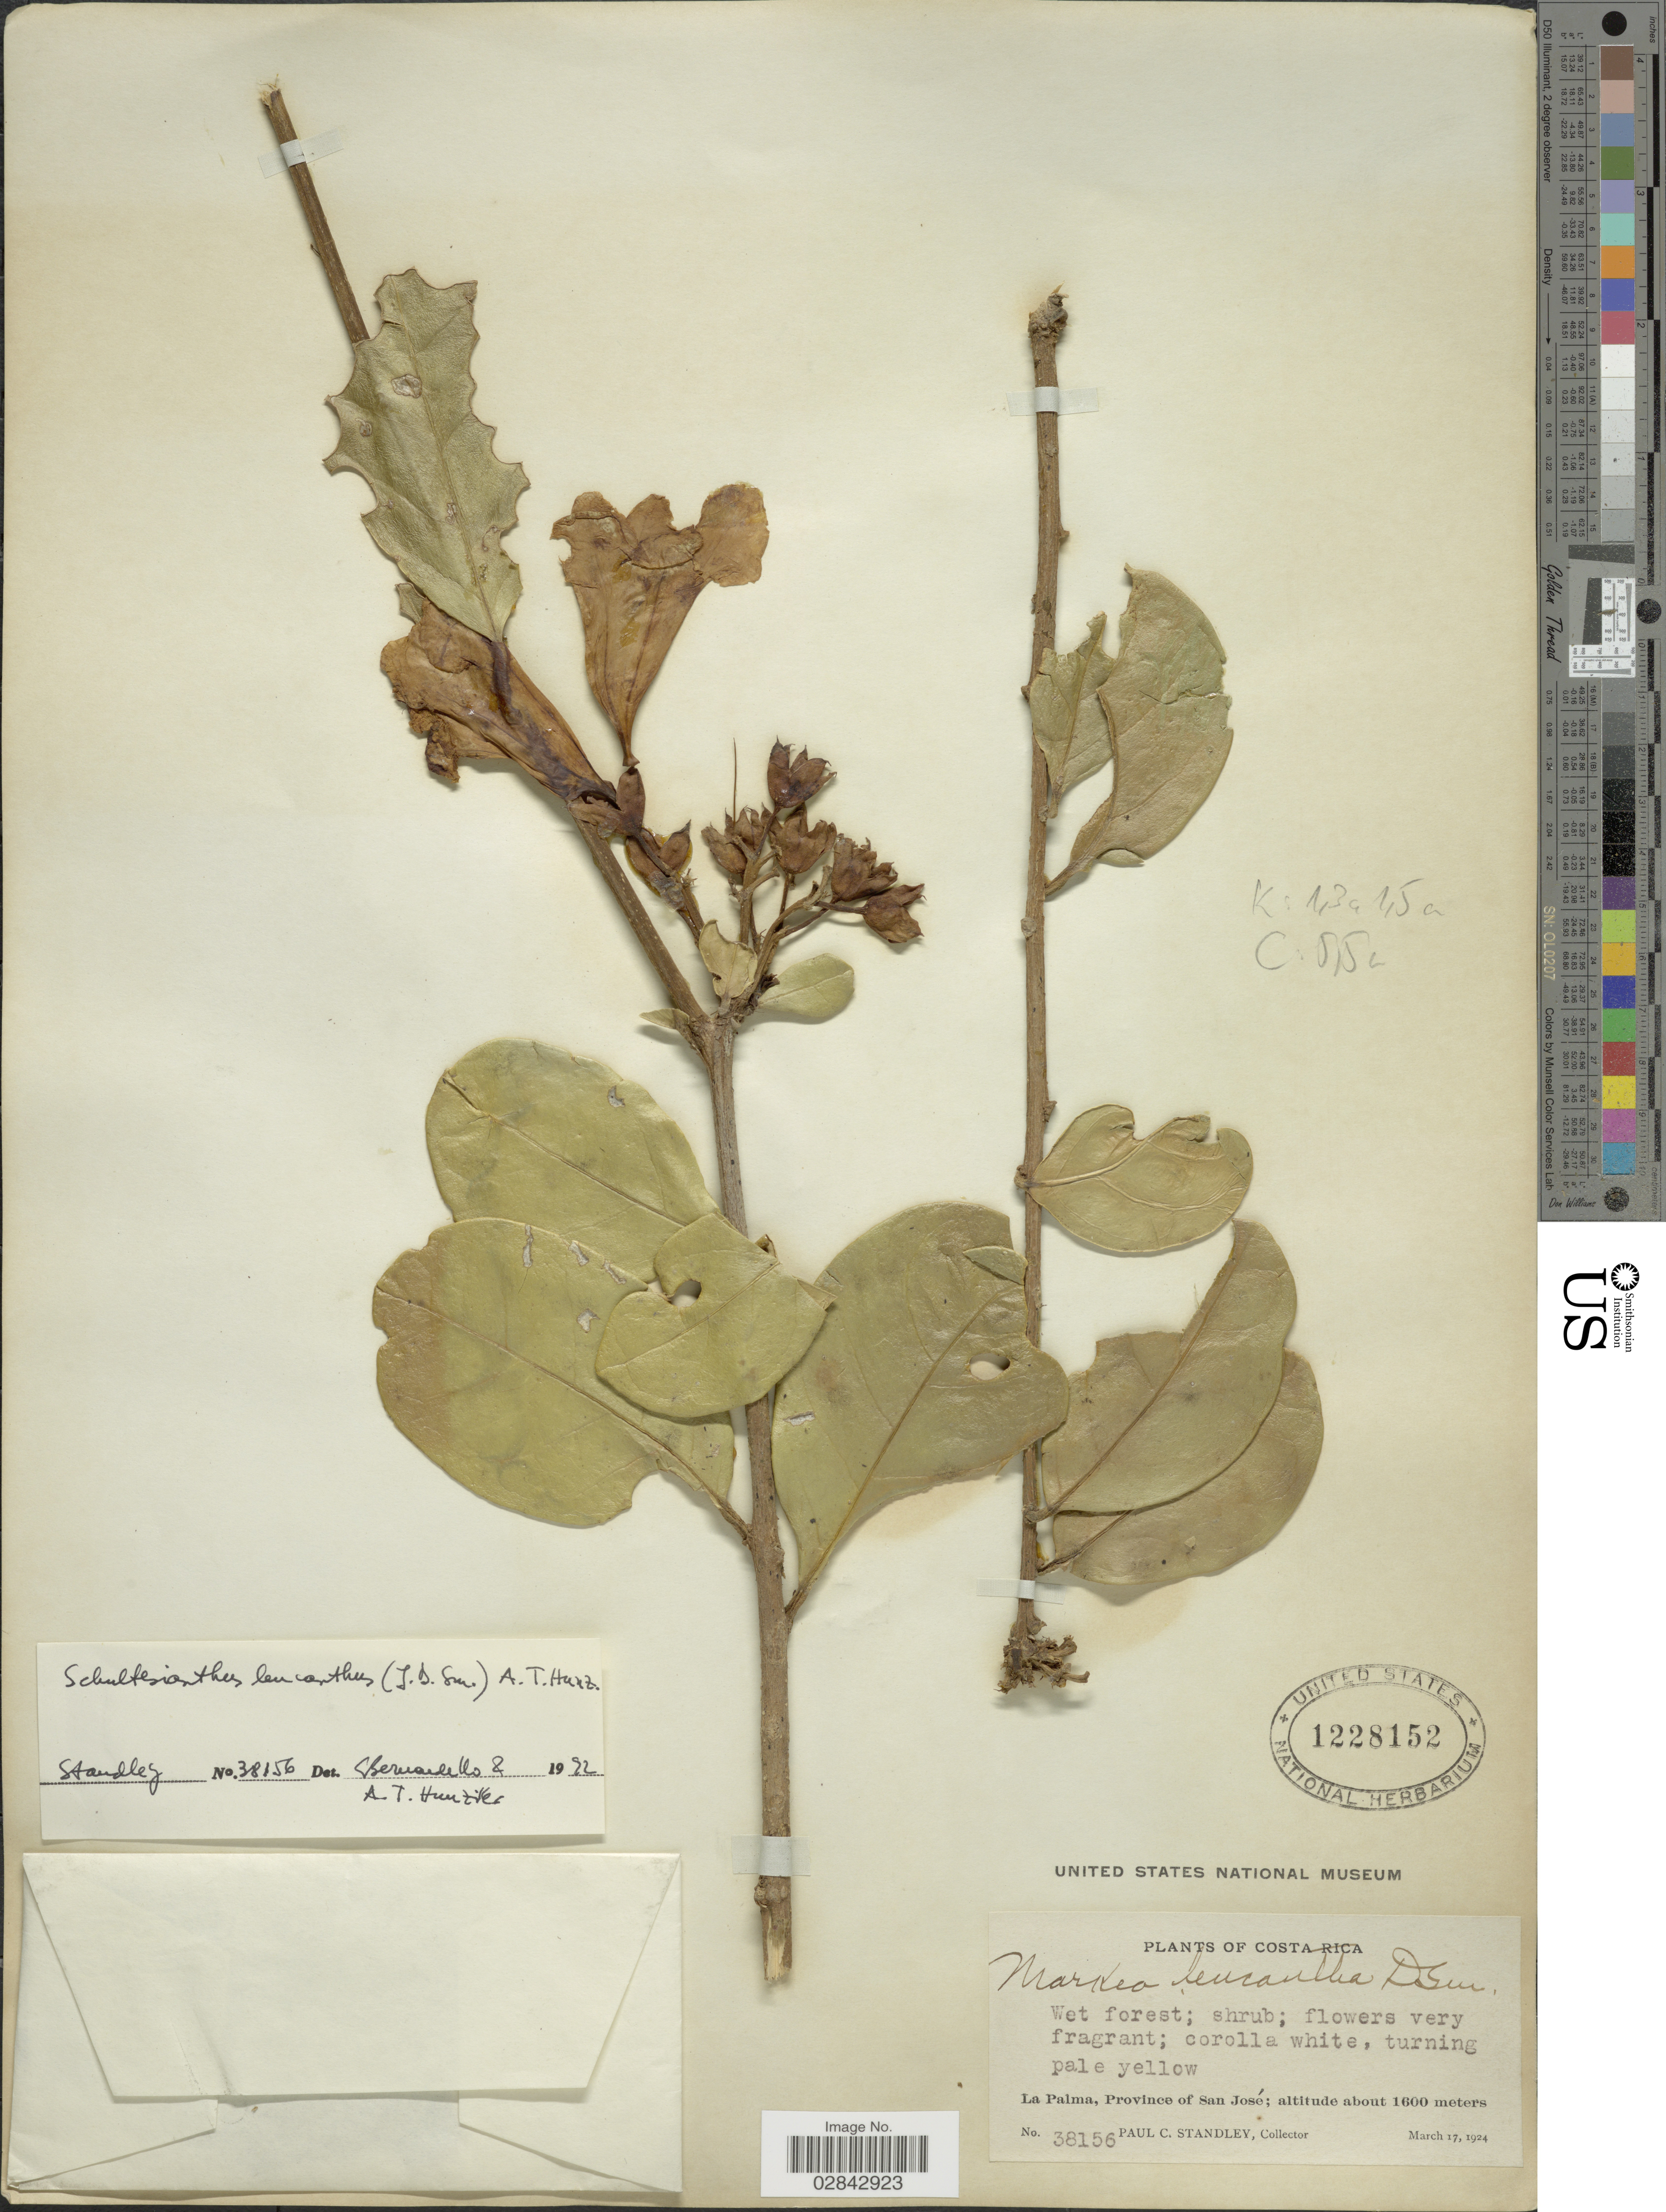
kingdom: Plantae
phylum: Tracheophyta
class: Magnoliopsida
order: Solanales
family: Solanaceae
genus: Schultesianthus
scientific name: Schultesianthus leucanthus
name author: (Donn. Sm.) Hunz.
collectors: P. C. Standley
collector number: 38156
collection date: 1924-03-17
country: Costa Rica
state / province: San José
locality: La Palma.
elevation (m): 1600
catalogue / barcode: US 1228152